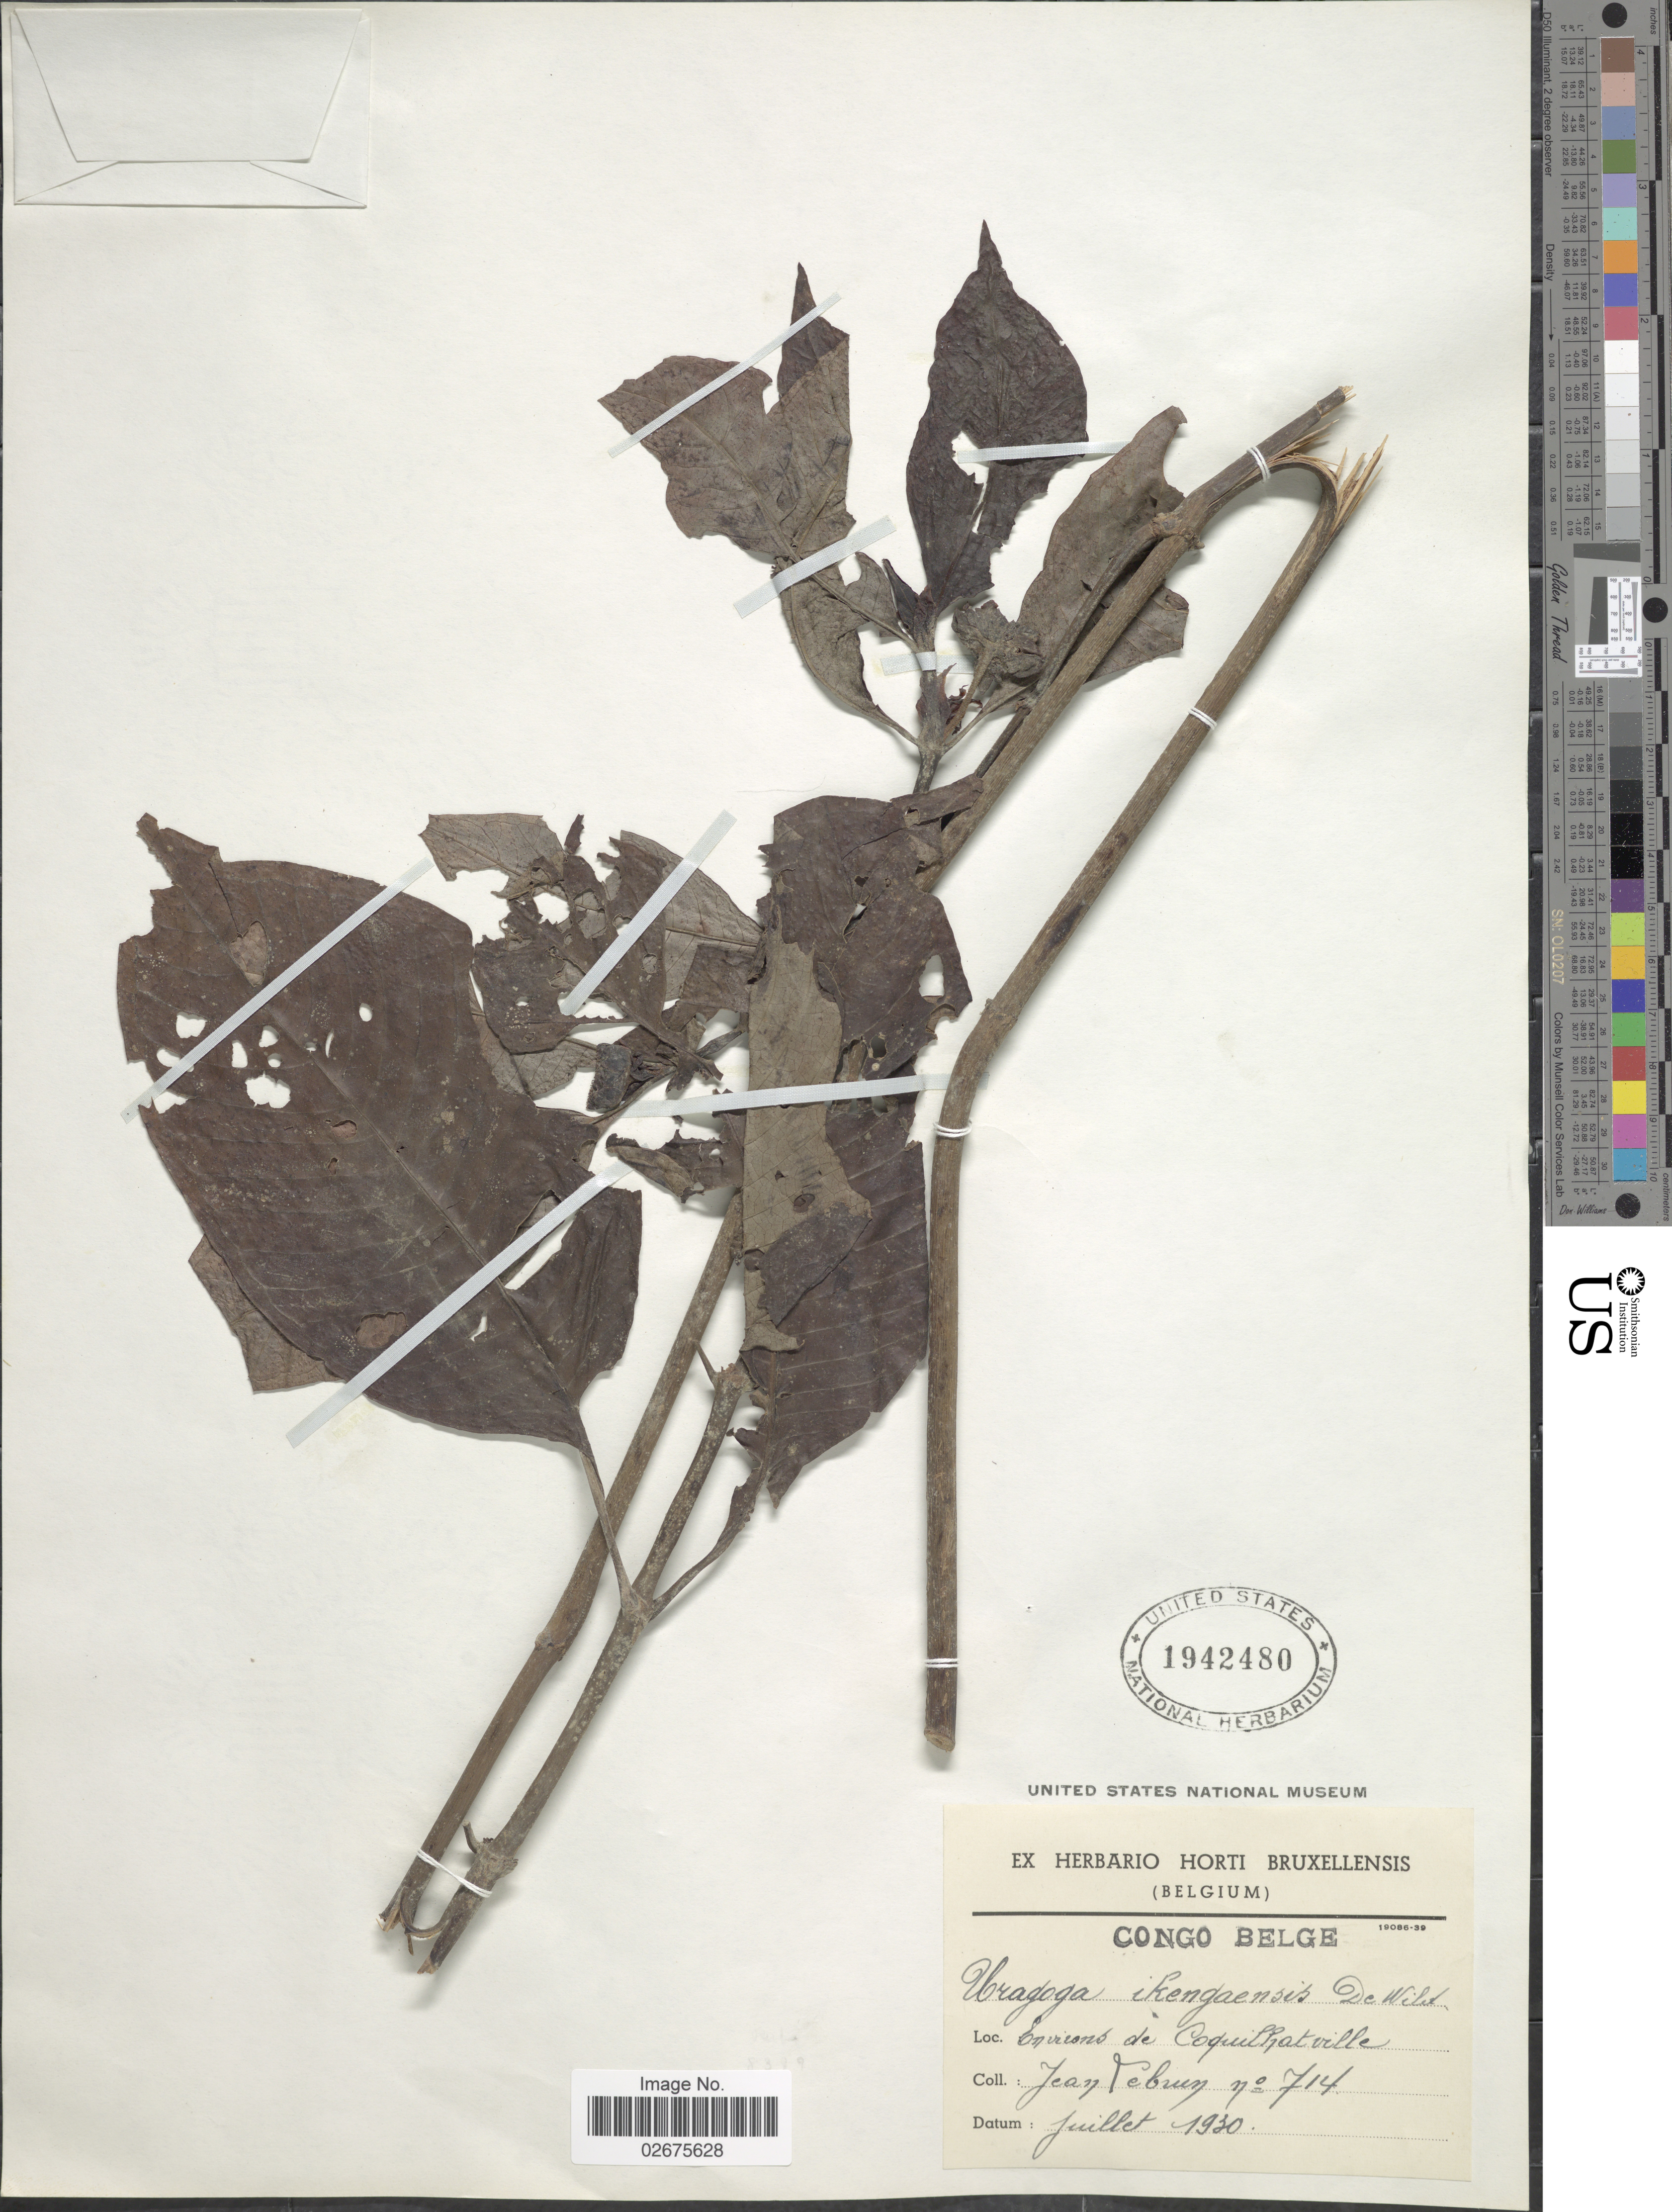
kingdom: Plantae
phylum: Tracheophyta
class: Magnoliopsida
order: Gentianales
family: Rubiaceae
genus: Uragoga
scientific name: Uragoga ikengaensis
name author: De Wild.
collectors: J. A. Lebrun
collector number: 714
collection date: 1930-07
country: Congo, Democratic Republic of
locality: Congo Belge, Environs de Coquilhatville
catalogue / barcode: US 1942480